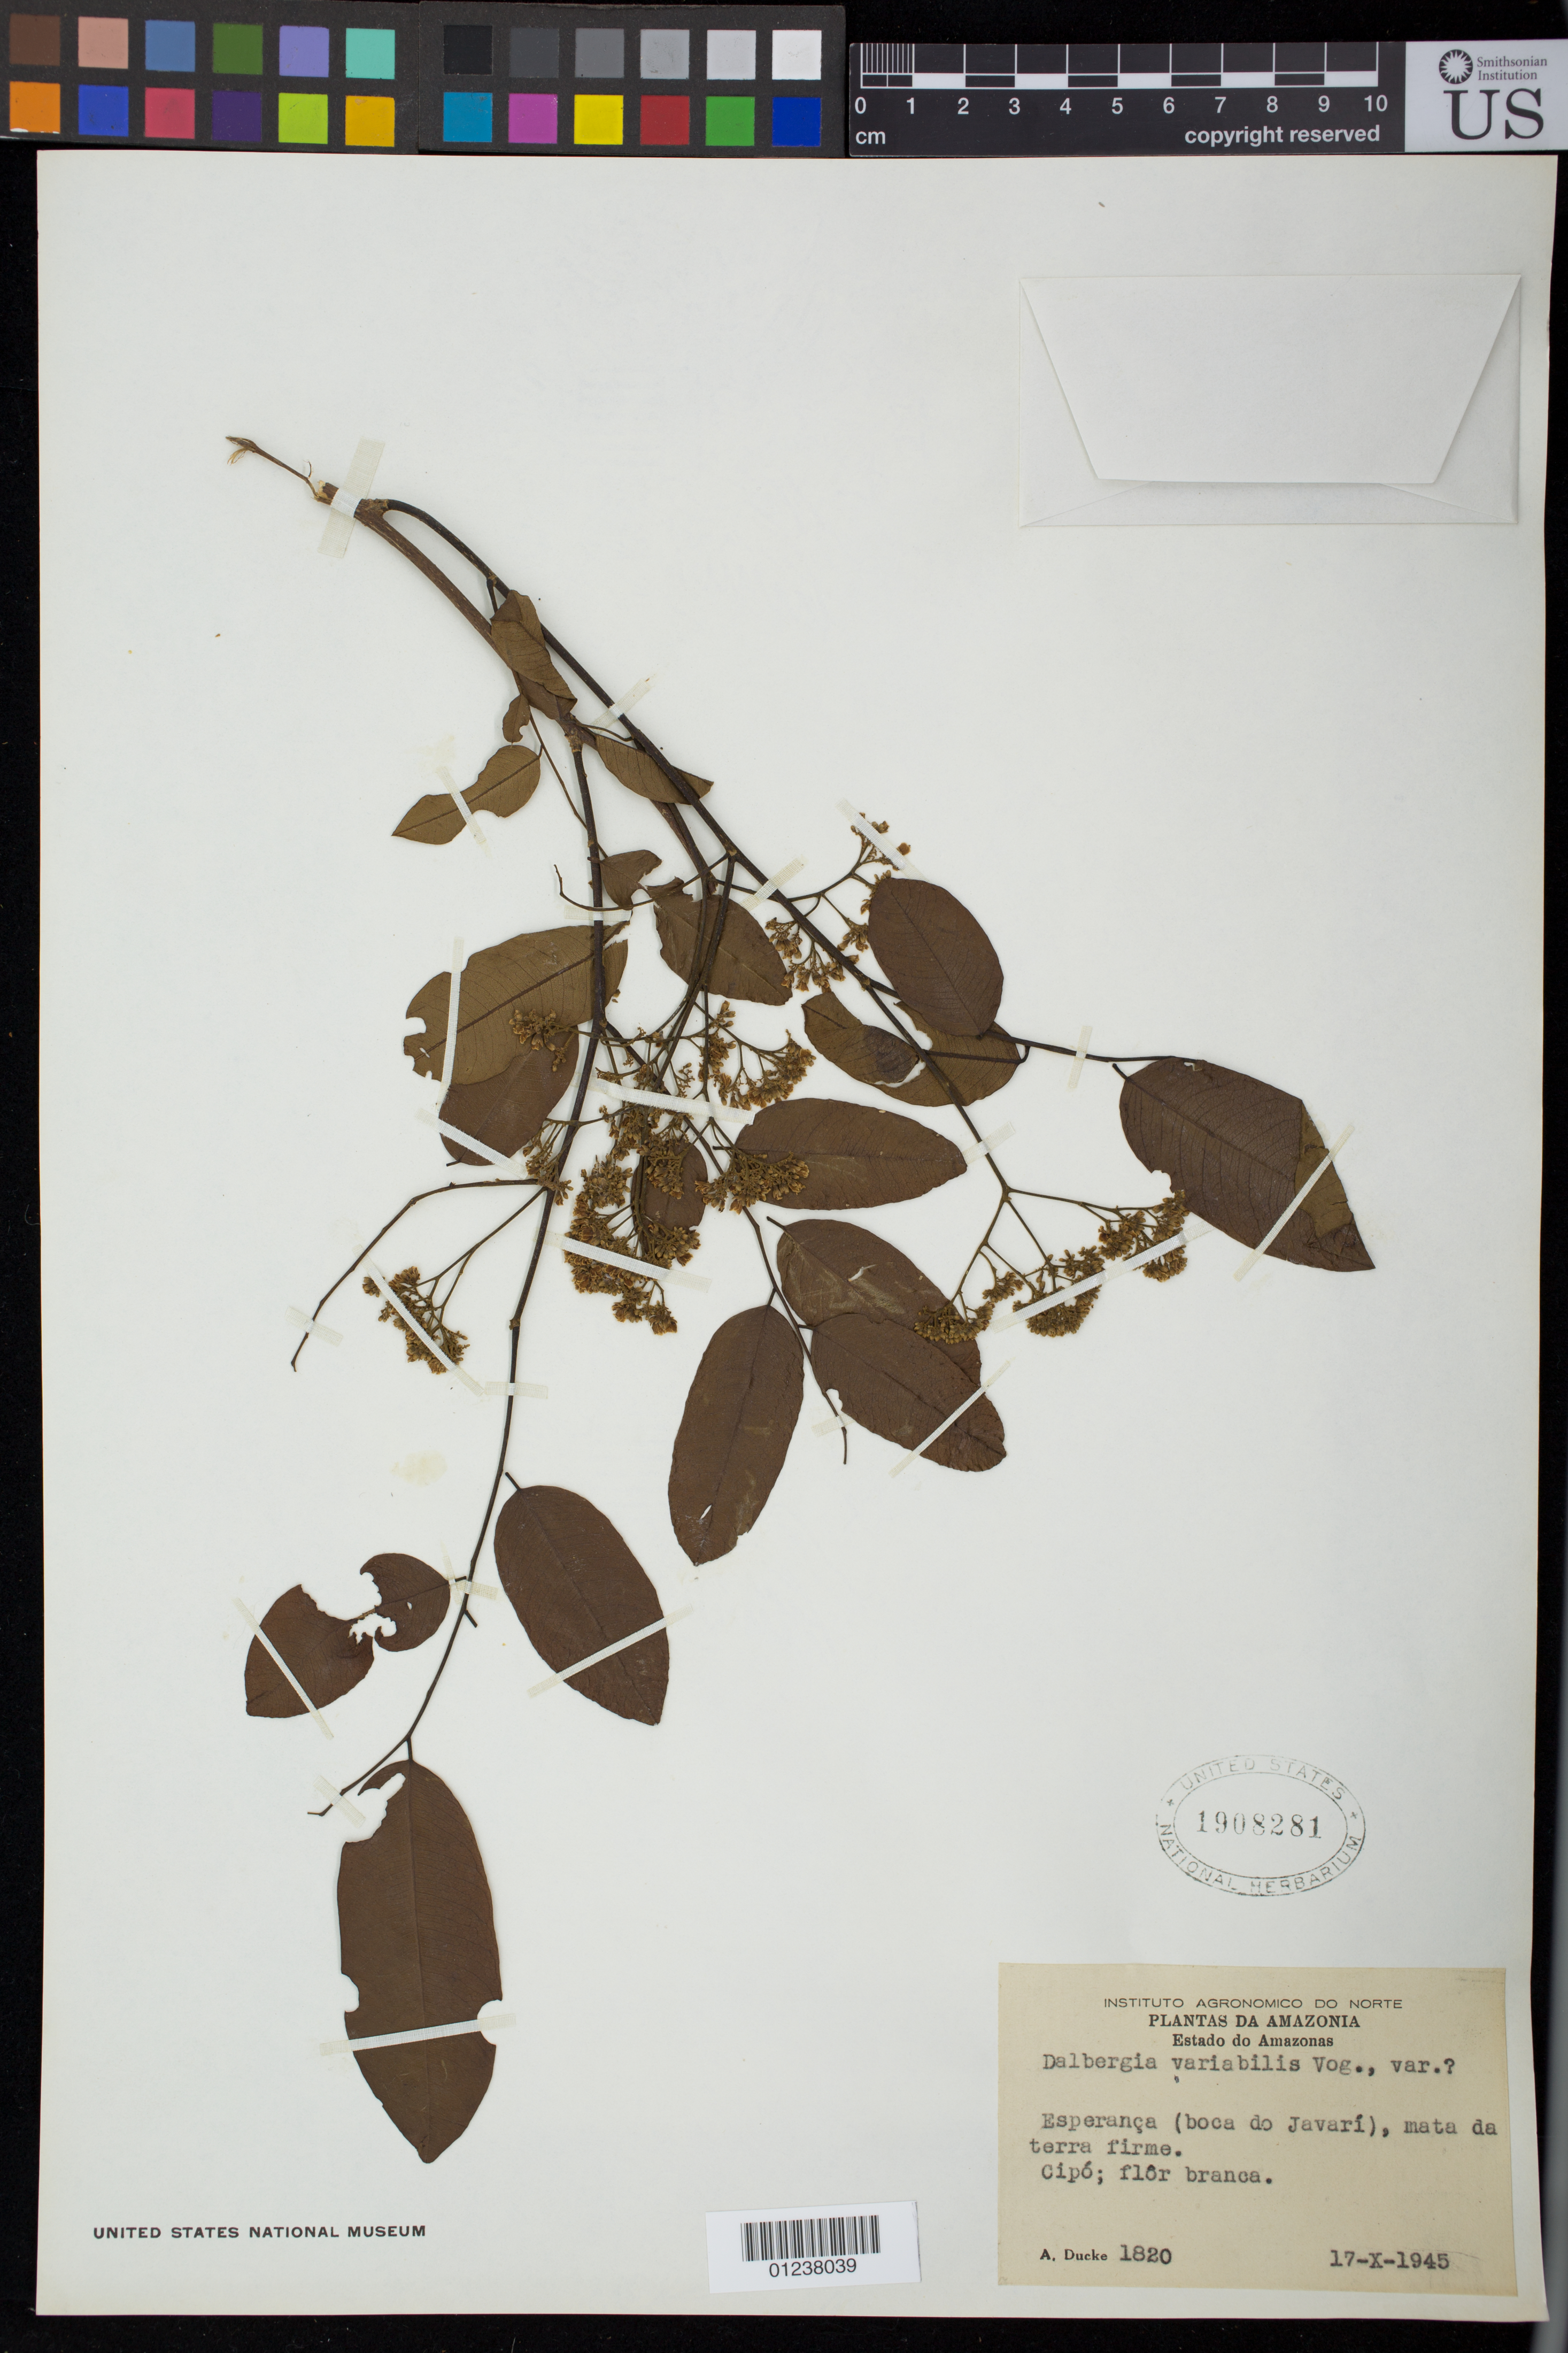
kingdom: Plantae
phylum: Tracheophyta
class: Magnoliopsida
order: Fabales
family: Fabaceae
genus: Dalbergia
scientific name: Dalbergia frutescens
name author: (Vell.) Britton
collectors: A. Ducke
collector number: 1820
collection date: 1945-10-17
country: Brazil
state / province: Amazonas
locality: Esperanca (boca do Javari)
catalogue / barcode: US 1908281